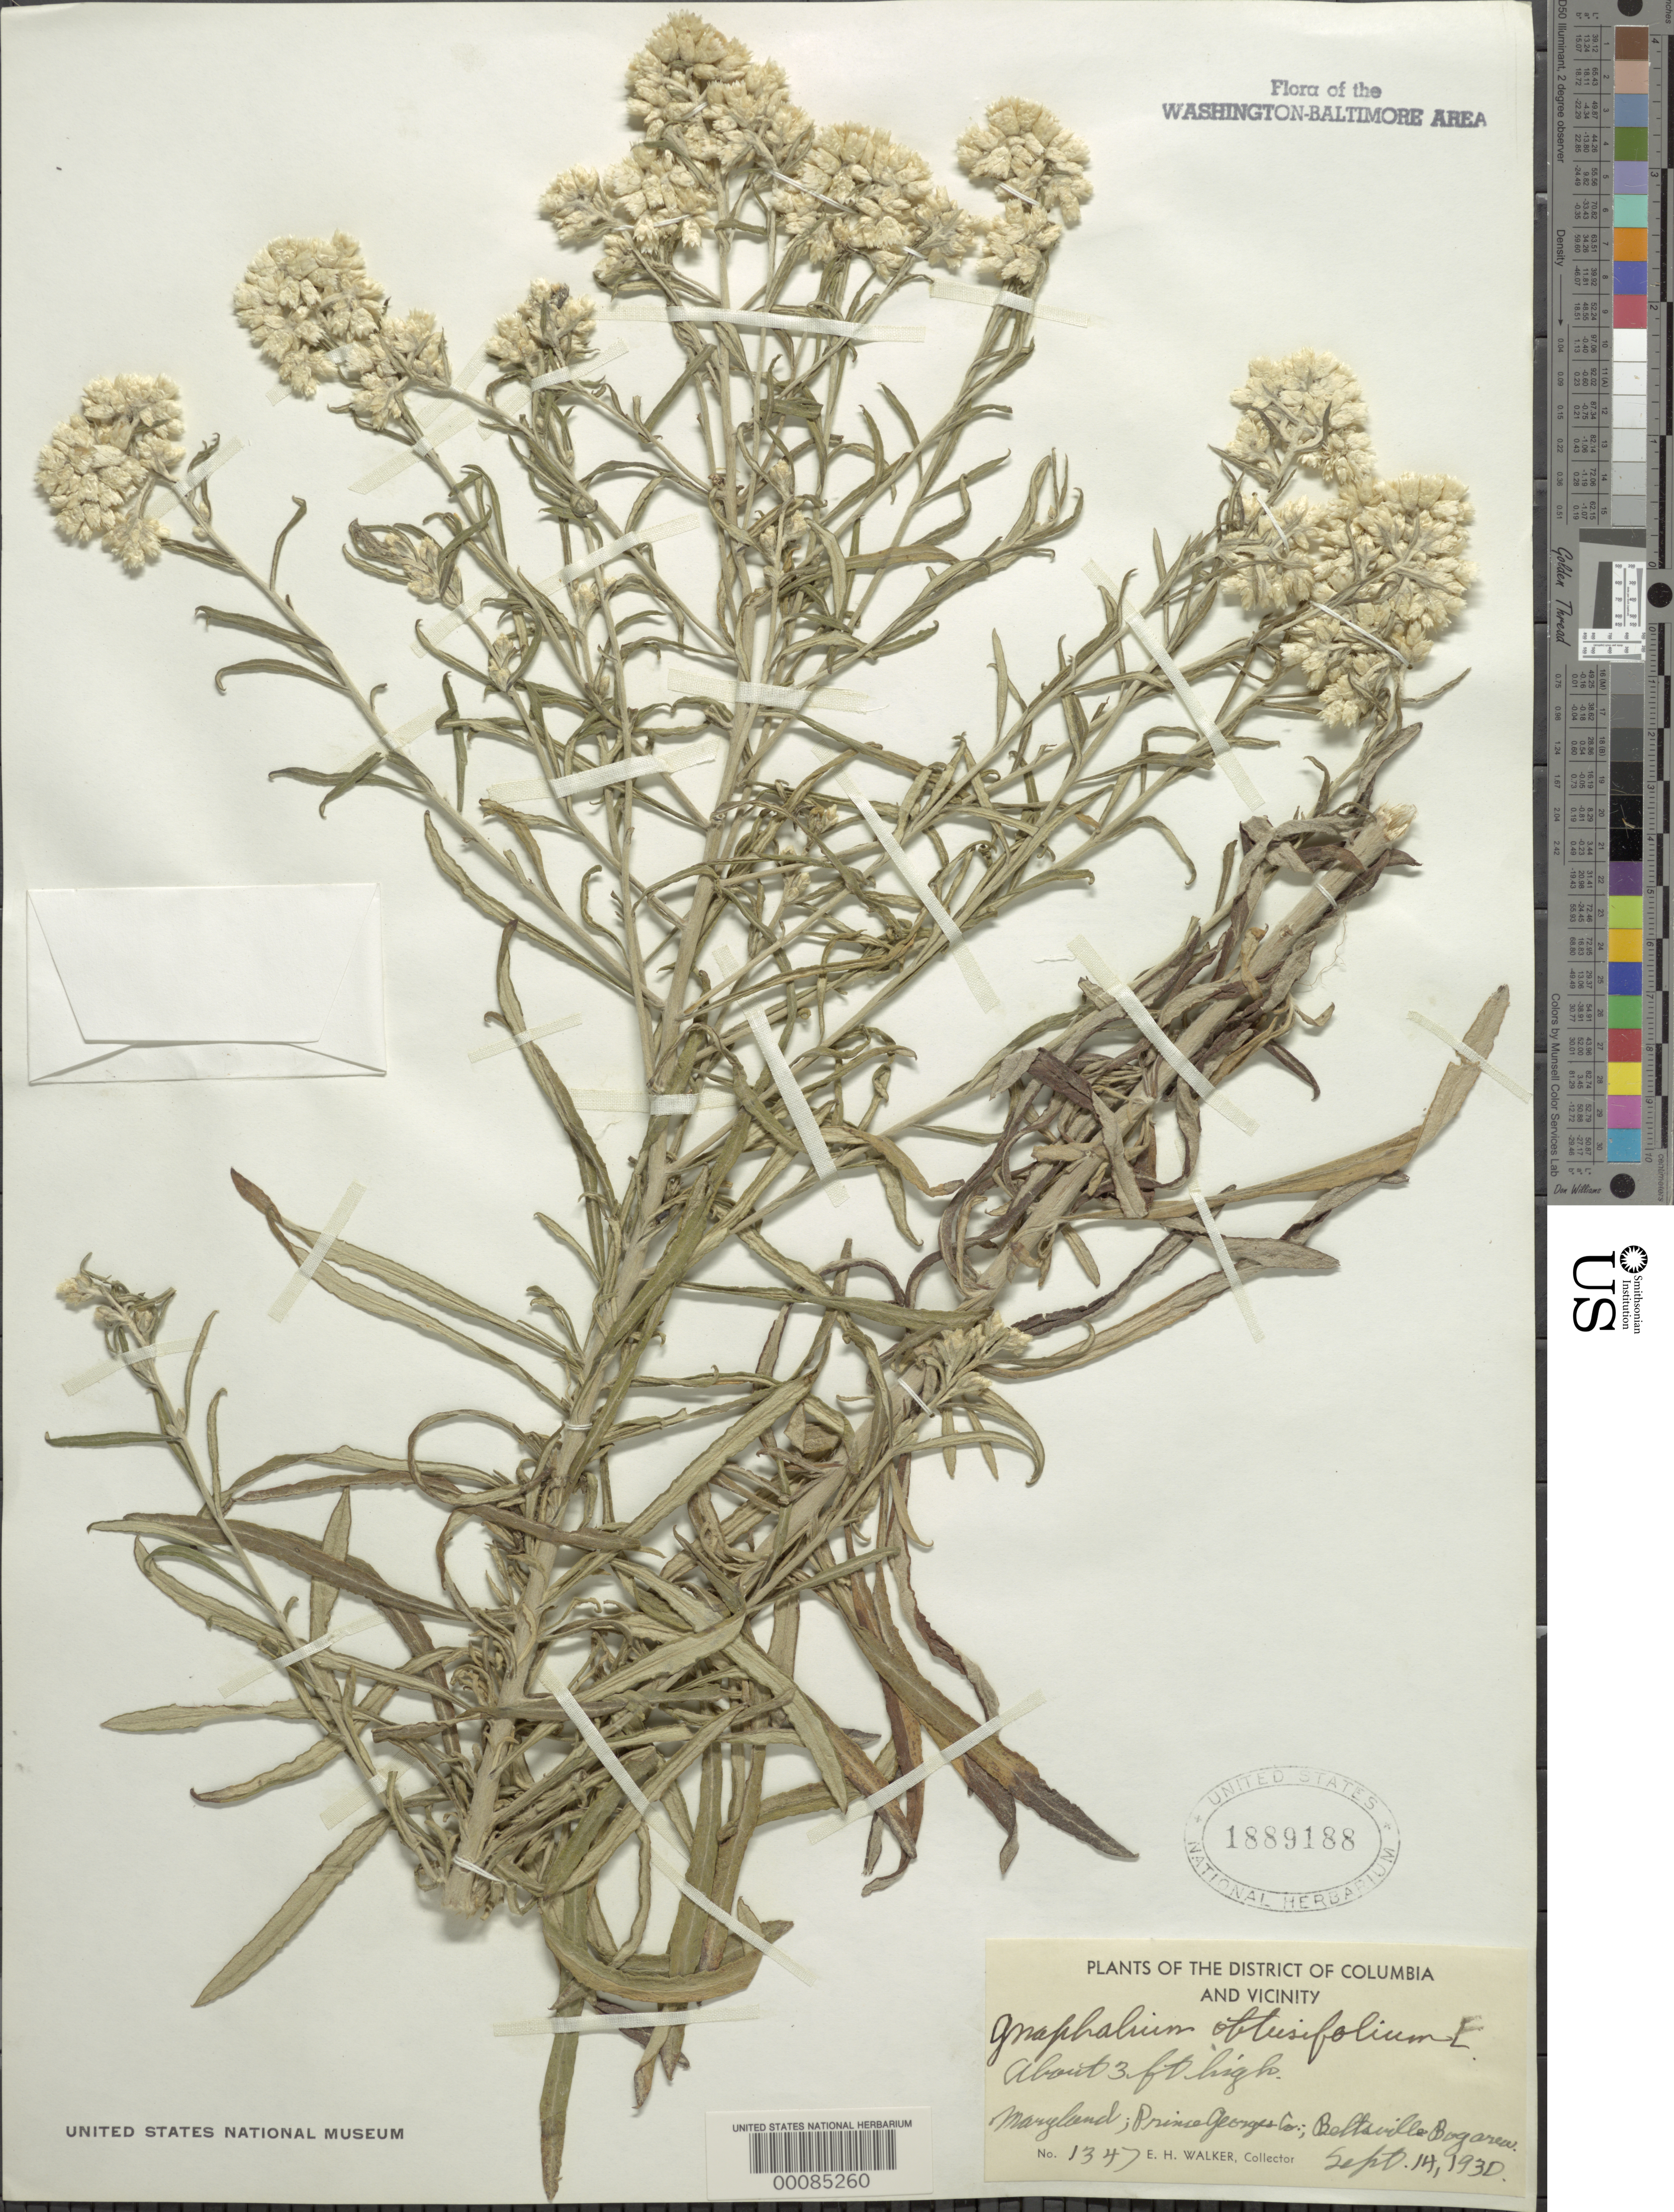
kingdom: Plantae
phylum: Tracheophyta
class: Magnoliopsida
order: Asterales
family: Asteraceae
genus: Pseudognaphalium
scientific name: Pseudognaphalium obtusifolium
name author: (L.) Hilliard & B.L. Burtt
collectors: E. H. Walker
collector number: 1347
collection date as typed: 14 Sep 1930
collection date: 1930-09-14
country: United States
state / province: Maryland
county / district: Prince George's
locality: Beltsville Bog Area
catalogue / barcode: US 1889188